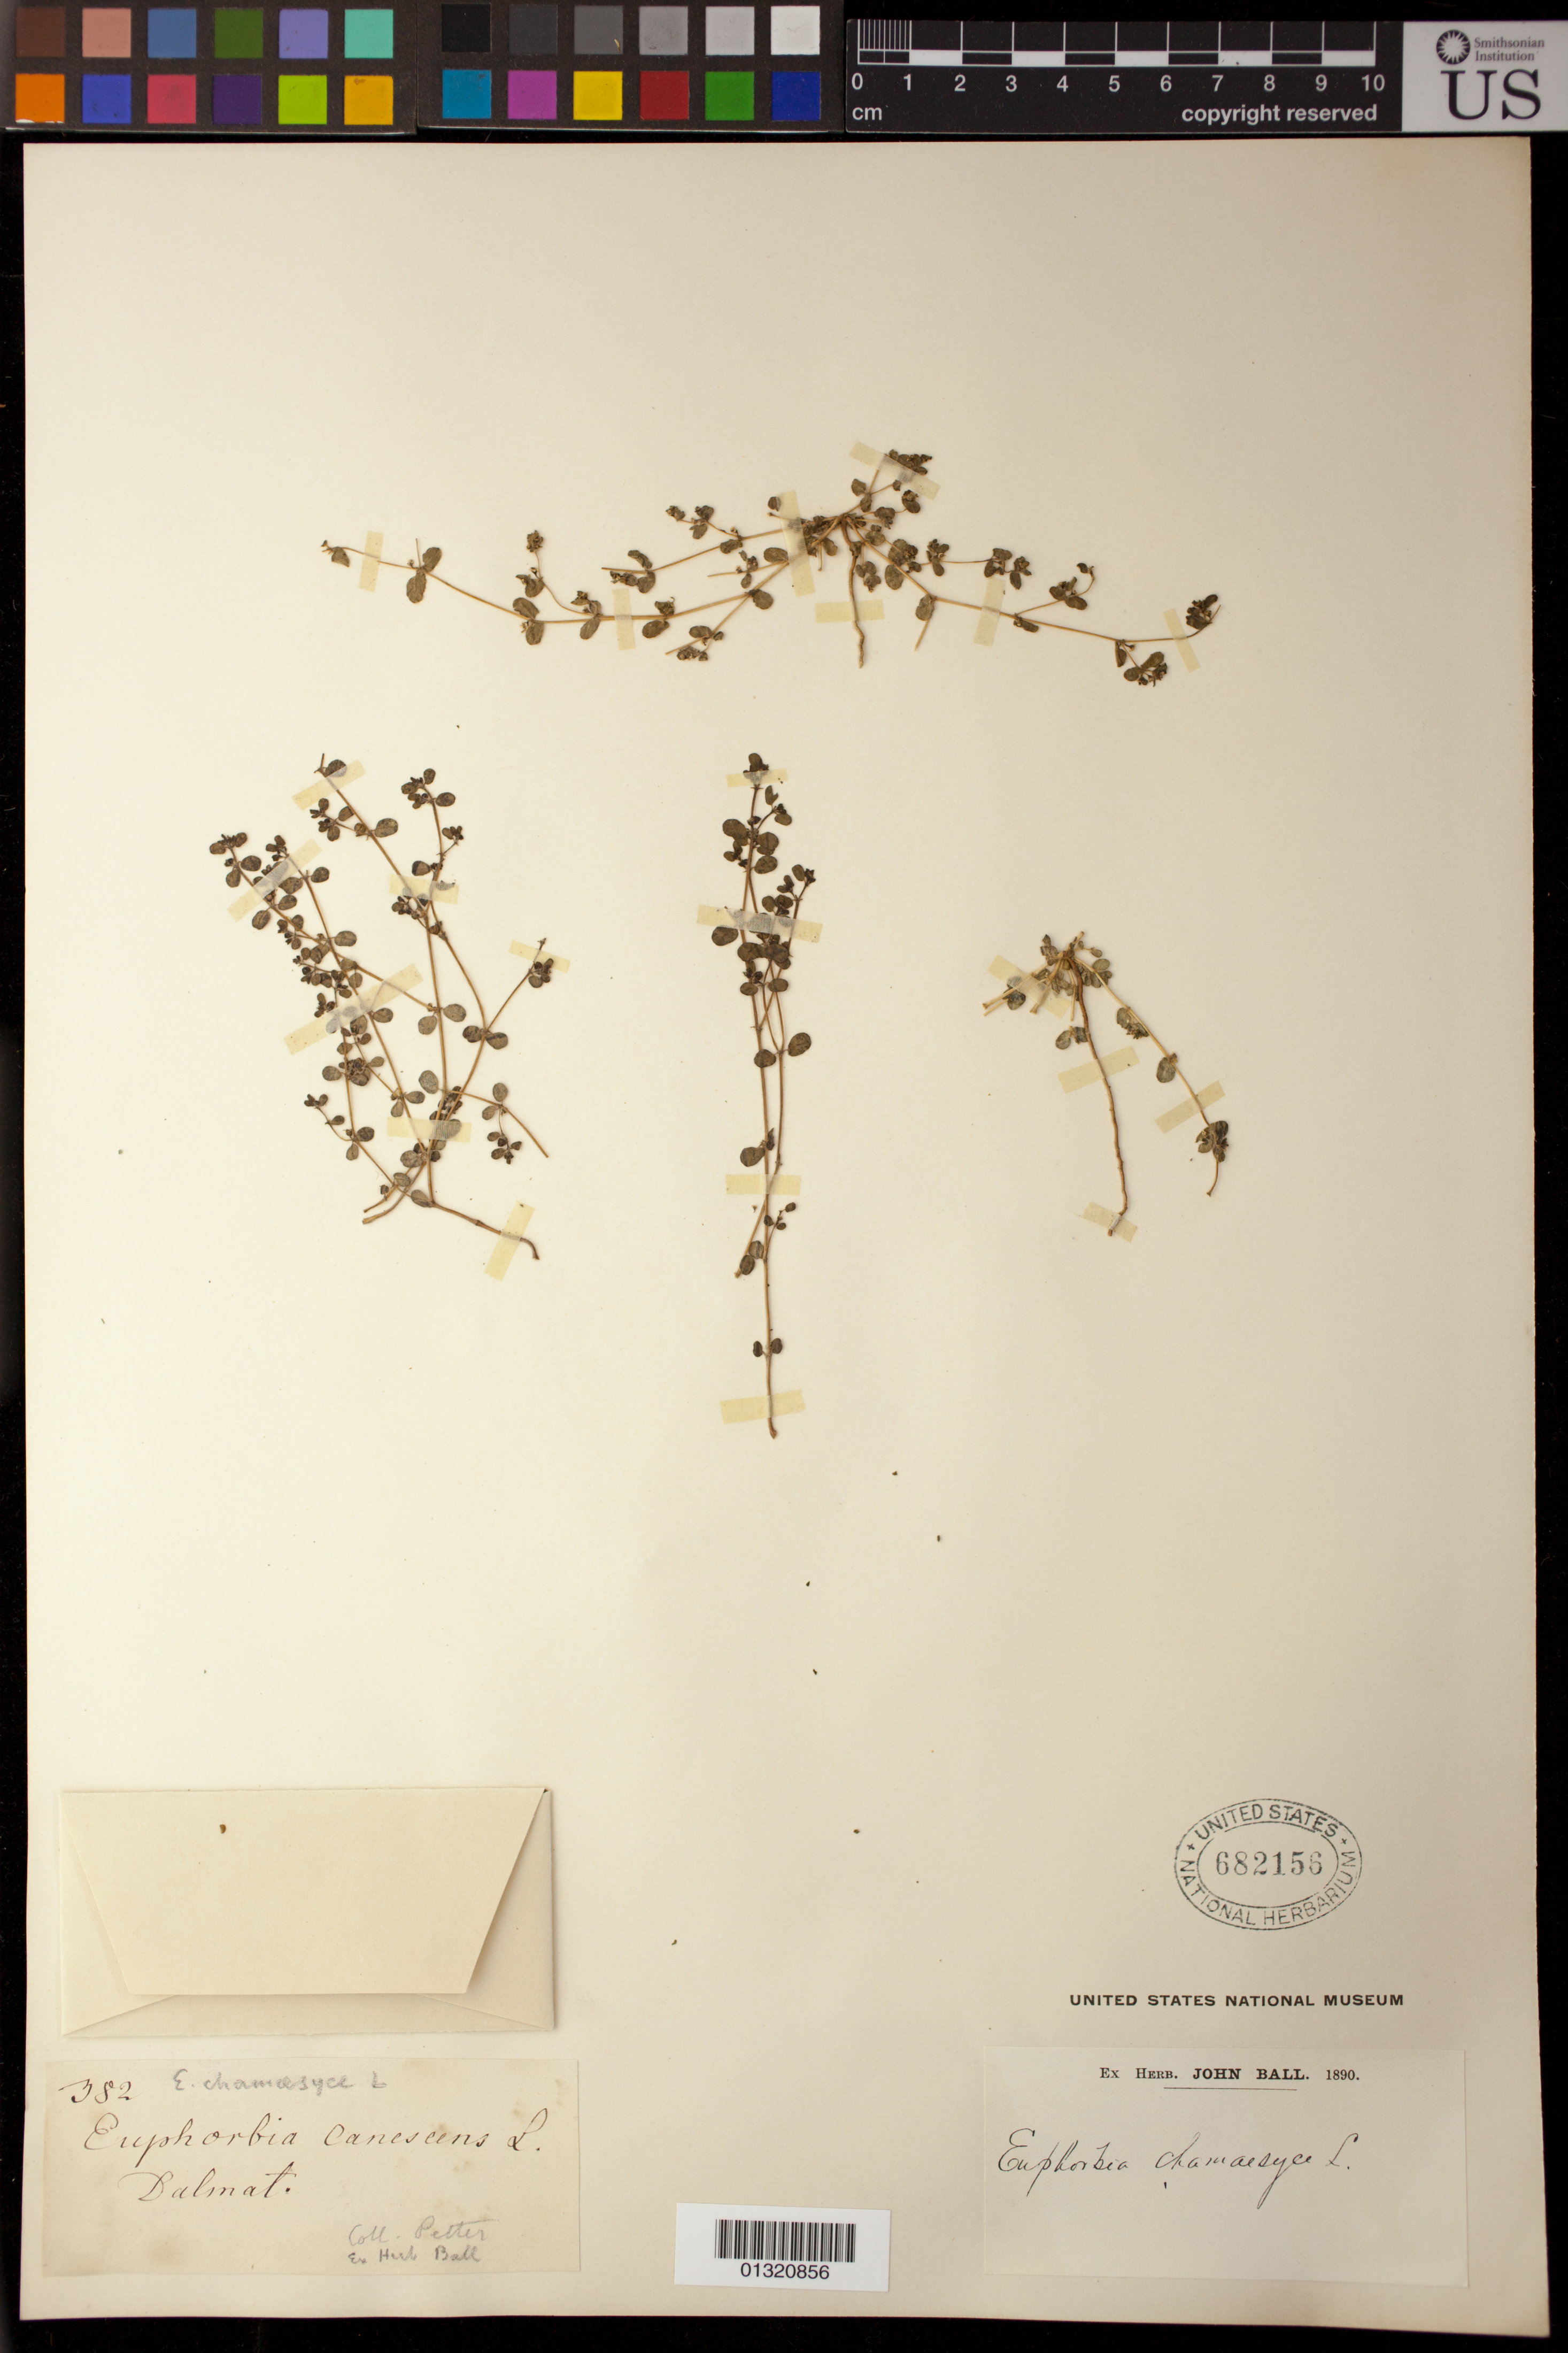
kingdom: Plantae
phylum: Tracheophyta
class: Magnoliopsida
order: Malpighiales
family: Euphorbiaceae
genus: Euphorbia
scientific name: Euphorbia chamaesyce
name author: L.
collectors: F. Petter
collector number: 382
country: Croatia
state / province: Split-Dalmatia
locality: Dalmat.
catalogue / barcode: US 682156